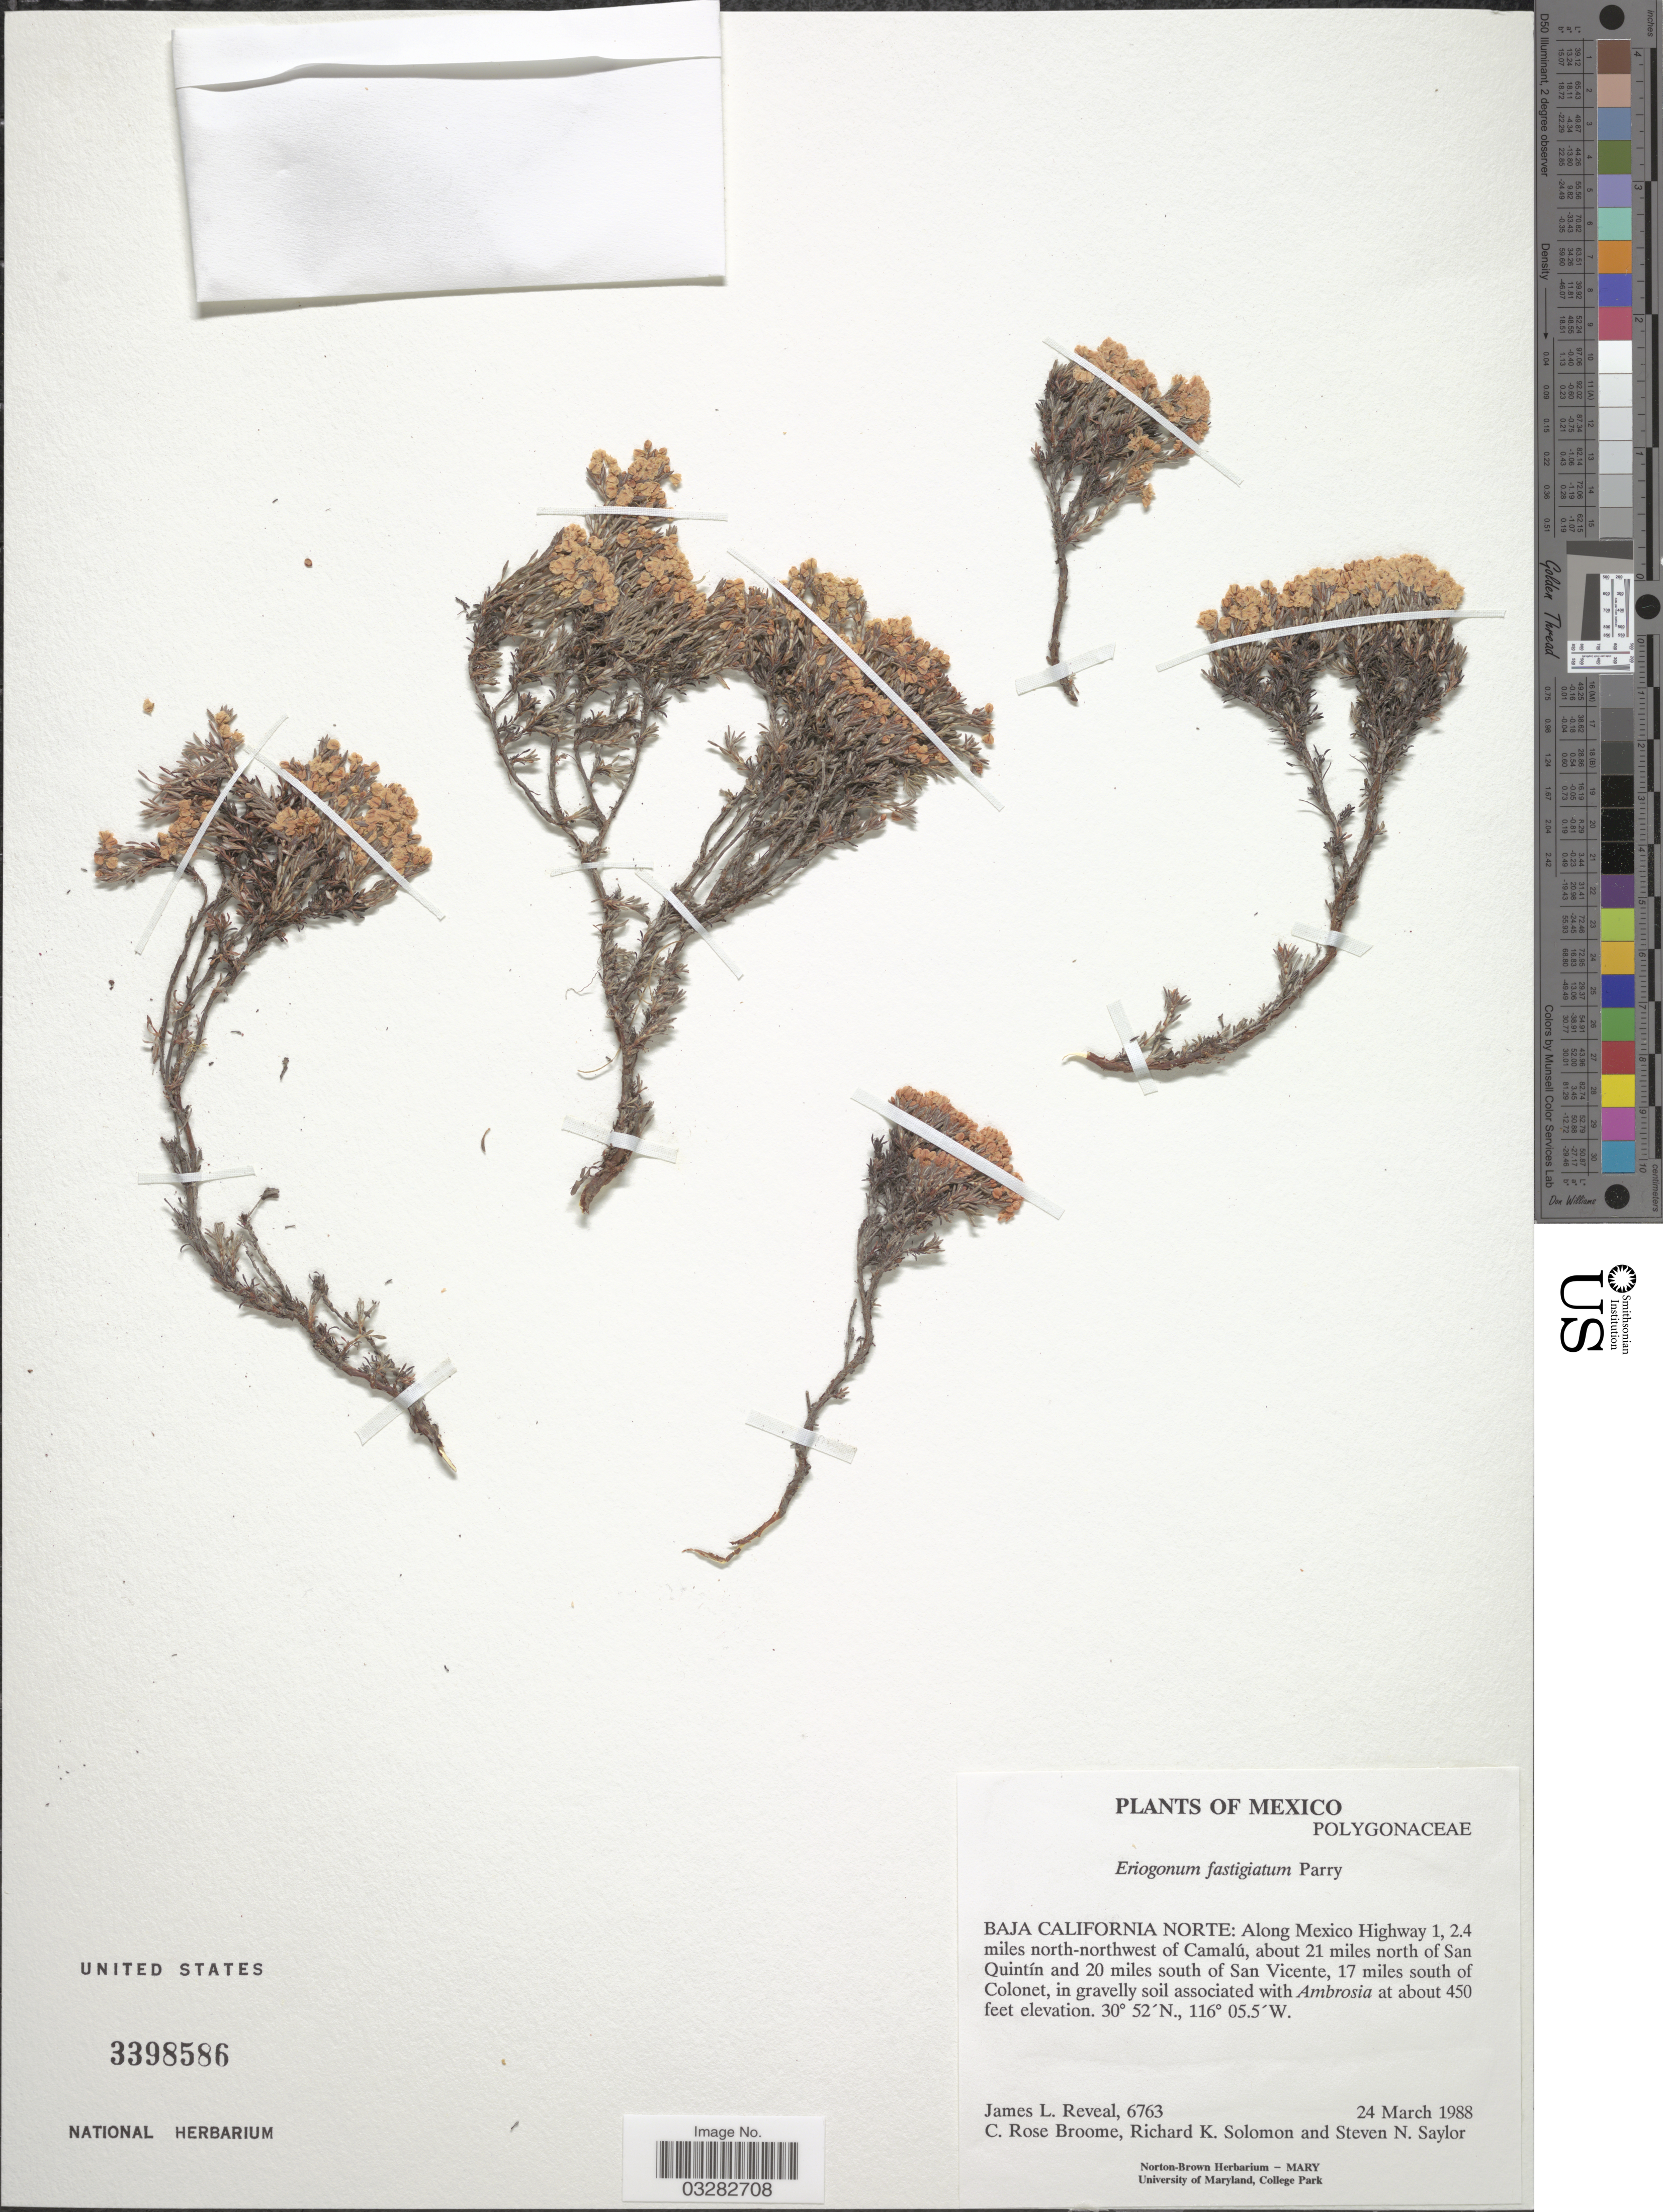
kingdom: Plantae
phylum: Tracheophyta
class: Magnoliopsida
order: Caryophyllales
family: Polygonaceae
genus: Eriogonum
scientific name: Eriogonum fastigiatum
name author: Parry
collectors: J. L. Reveal, C. R. Broome, R. Solomon & S. Saylor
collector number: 6763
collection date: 1988-03-24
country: Mexico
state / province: Baja California Norte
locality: Along Mexico Highway 1, 2.4 miles north-northwest of Camalú, about 21 miles north of San Quintín and 20 miles south of San Vicente, 17 miles south of Colonet.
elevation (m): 137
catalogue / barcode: US 3398586